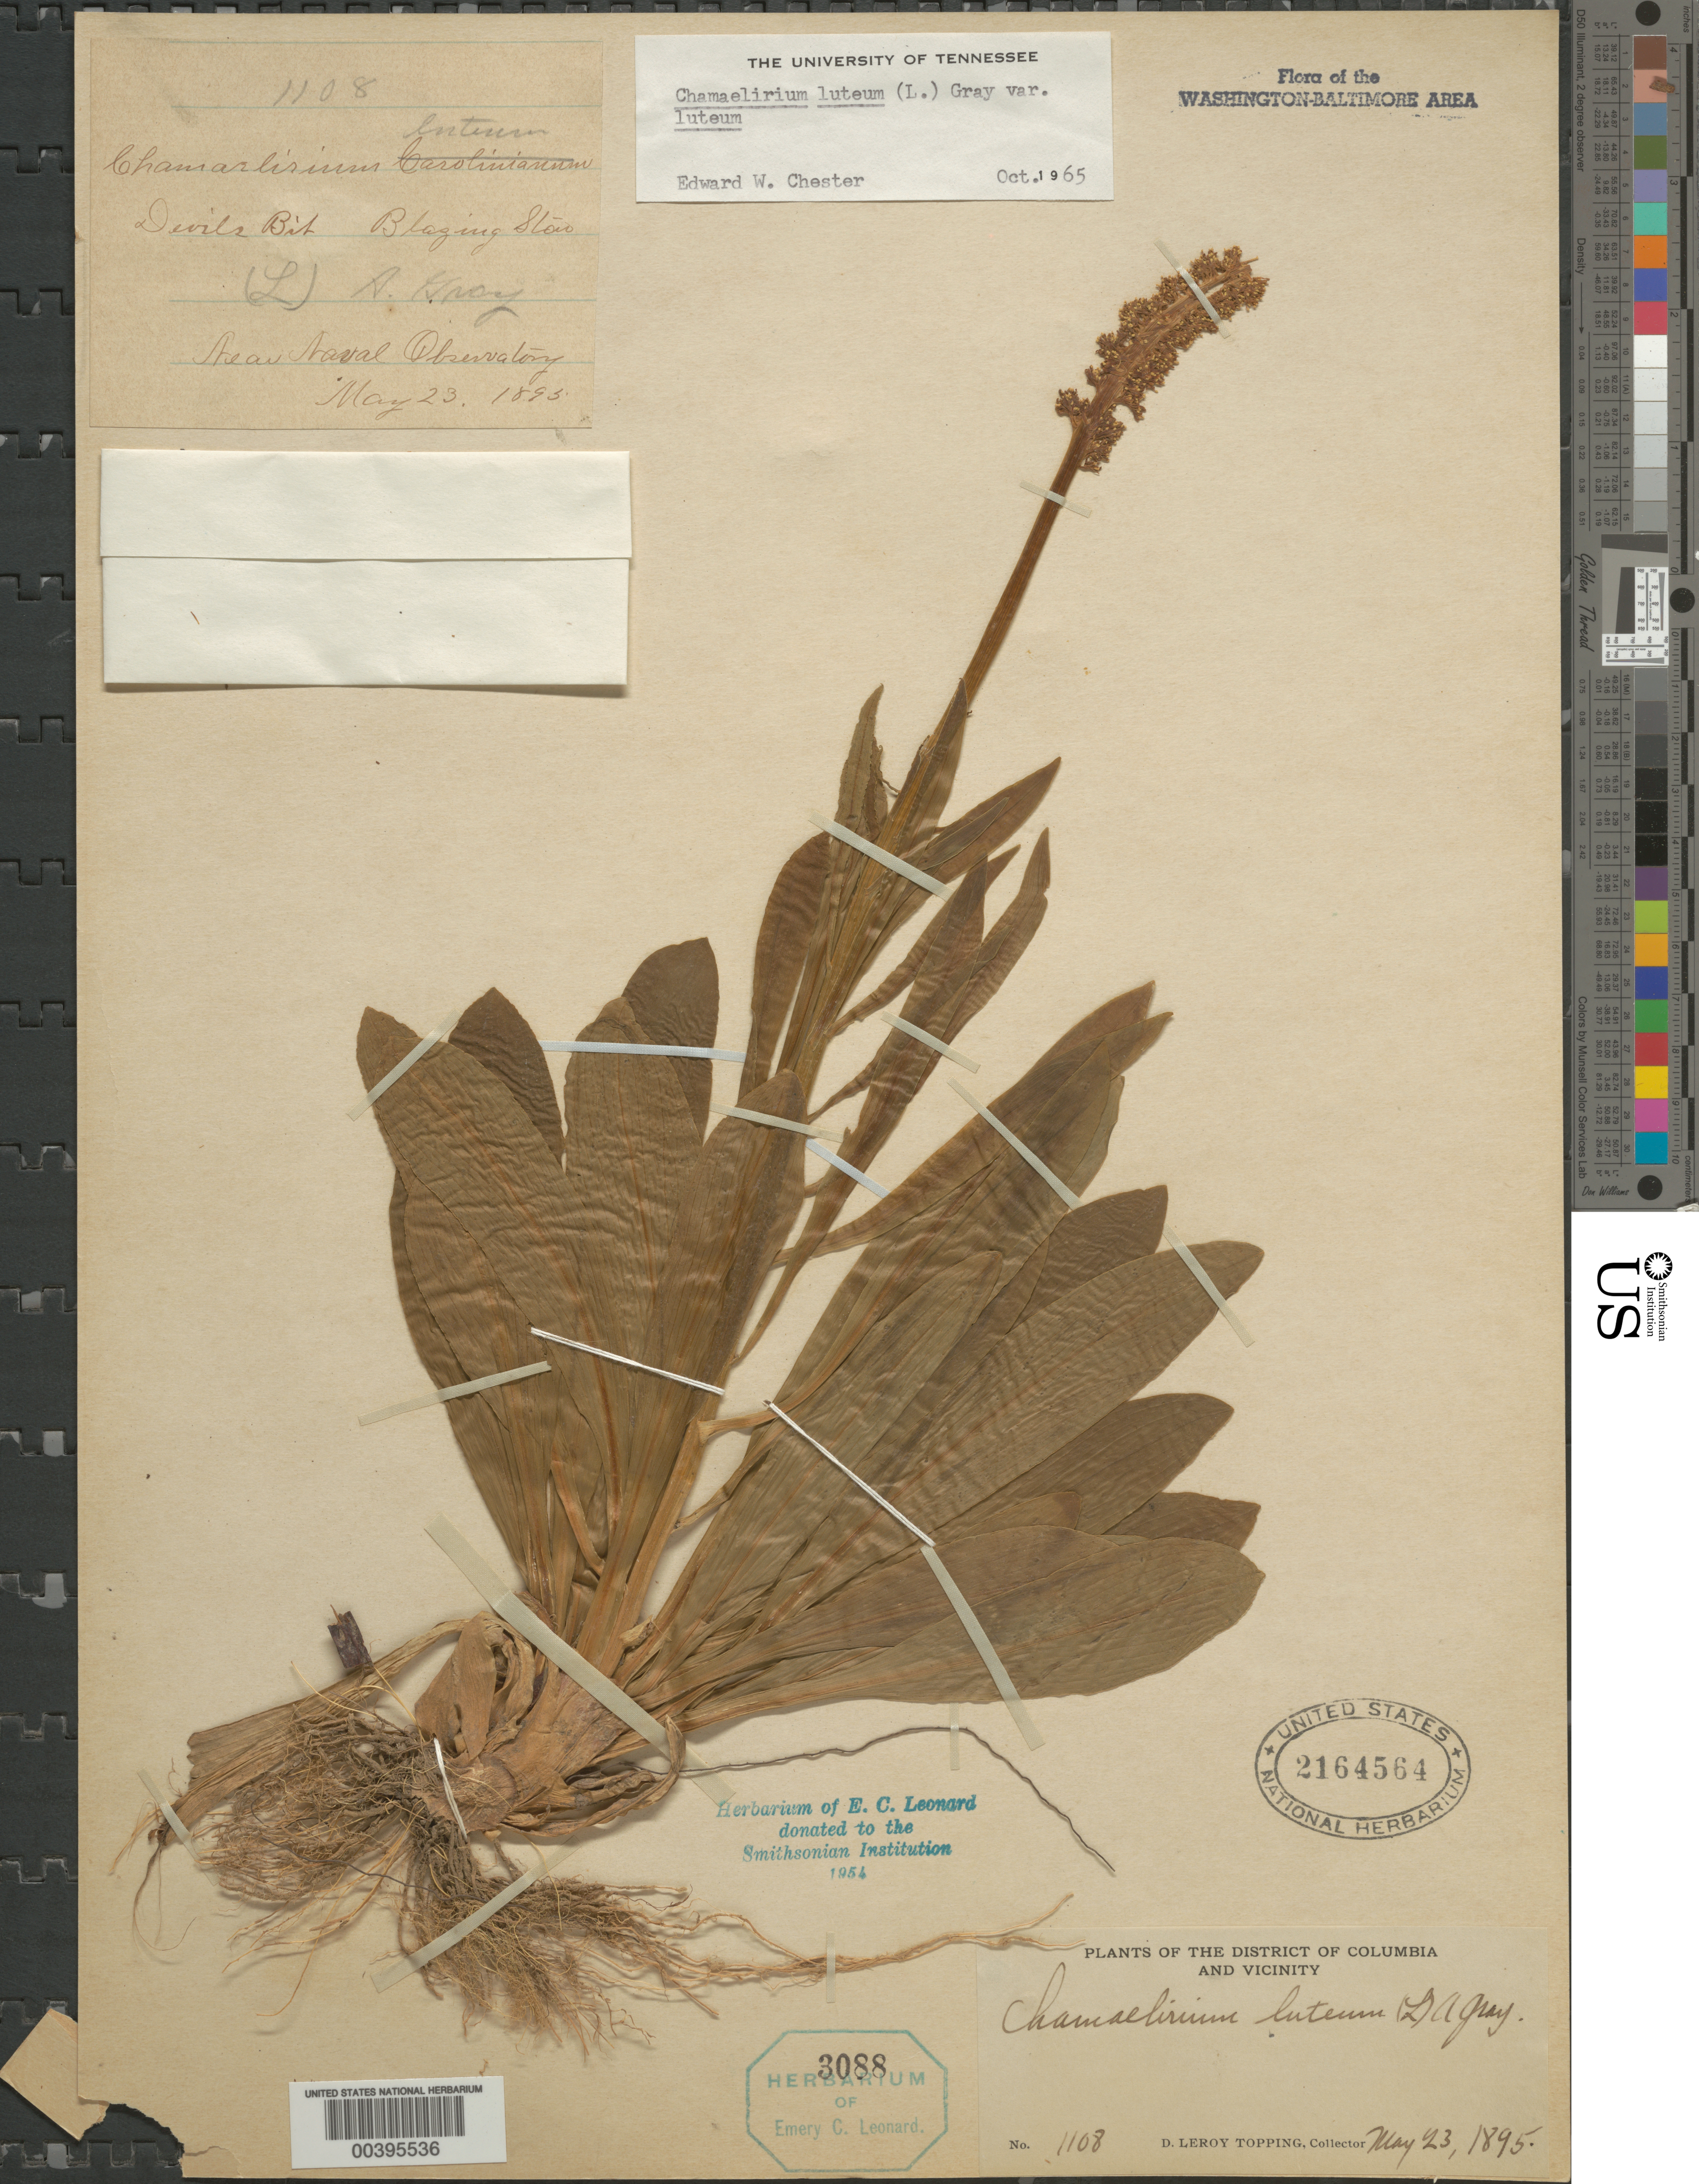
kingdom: Plantae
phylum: Tracheophyta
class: Liliopsida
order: Liliales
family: Melanthiaceae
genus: Chamaelirium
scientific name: Chamaelirium luteum var. luteum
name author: (L.) A. Gray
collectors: D. L. Topping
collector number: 1108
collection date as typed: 23 May 1895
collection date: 1895-05-23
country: United States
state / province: District of Columbia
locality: Near Naval Observatory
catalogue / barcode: US 2164564